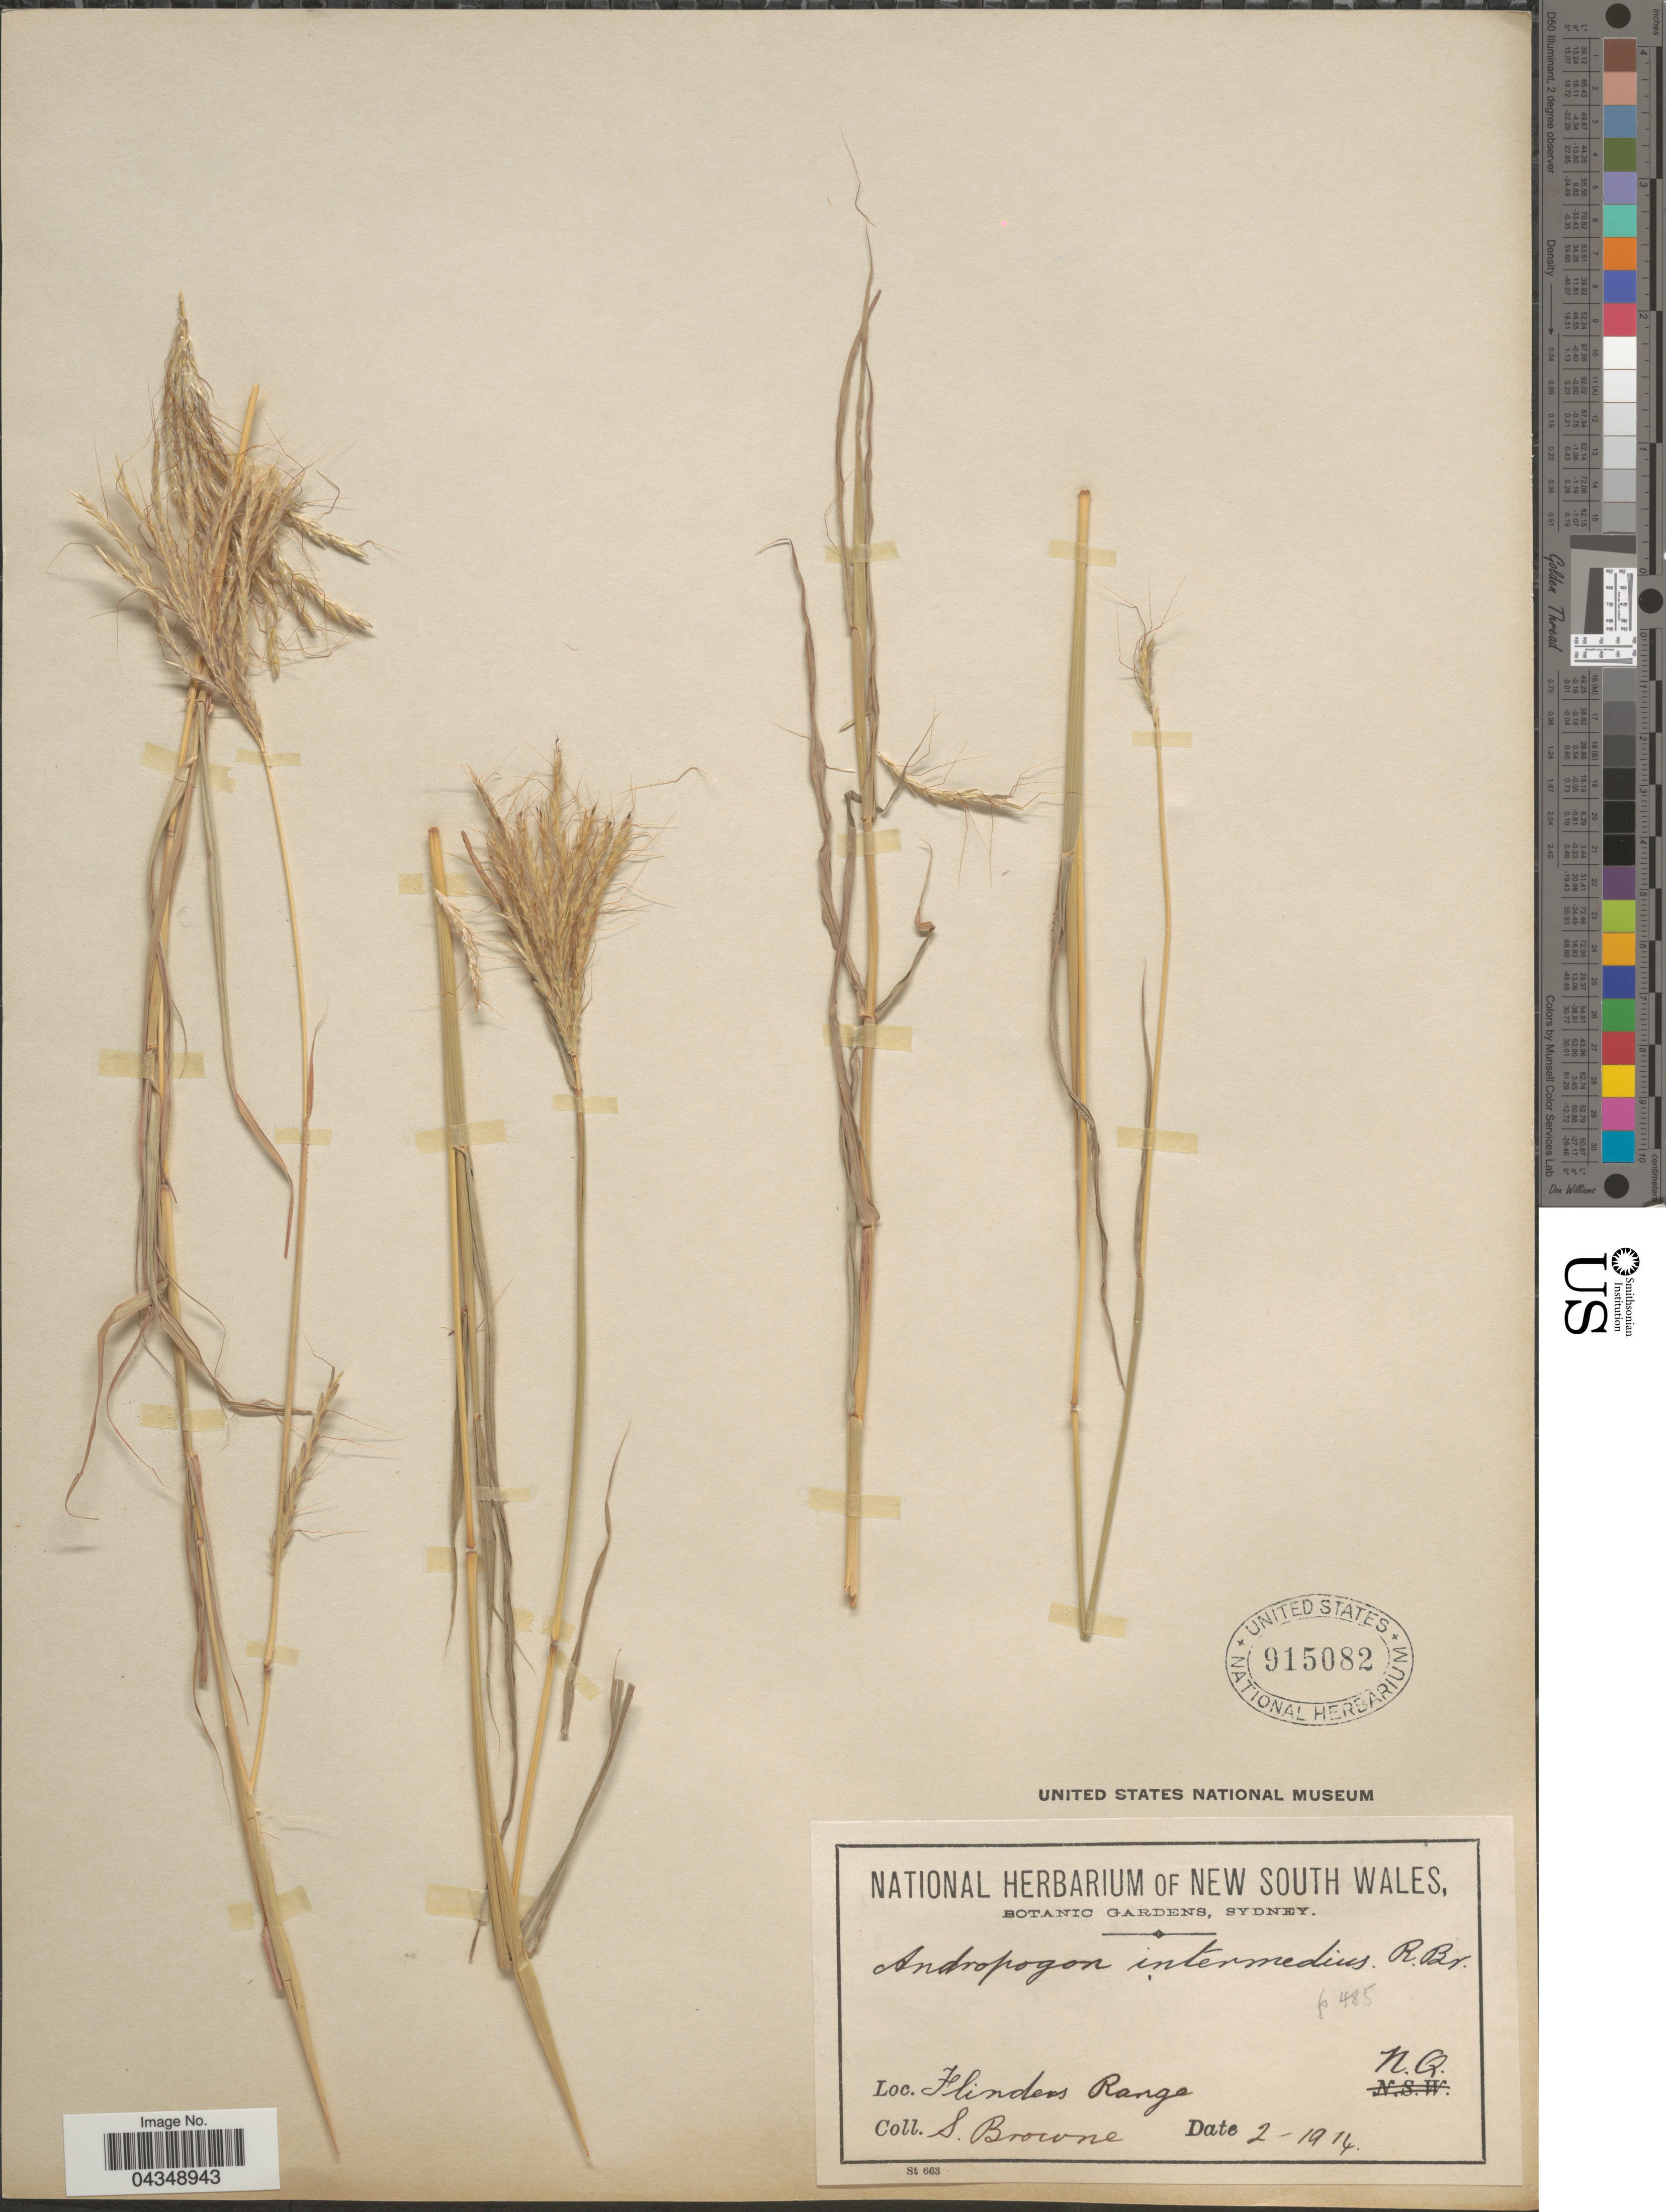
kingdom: Plantae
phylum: Tracheophyta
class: Liliopsida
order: Poales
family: Poaceae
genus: Bothriochloa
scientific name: Bothriochloa bladhii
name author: (Retz.) S.T. Blake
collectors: S. Browne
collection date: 1914-02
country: Australia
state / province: Queensland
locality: Flinders Range.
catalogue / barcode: US 915082